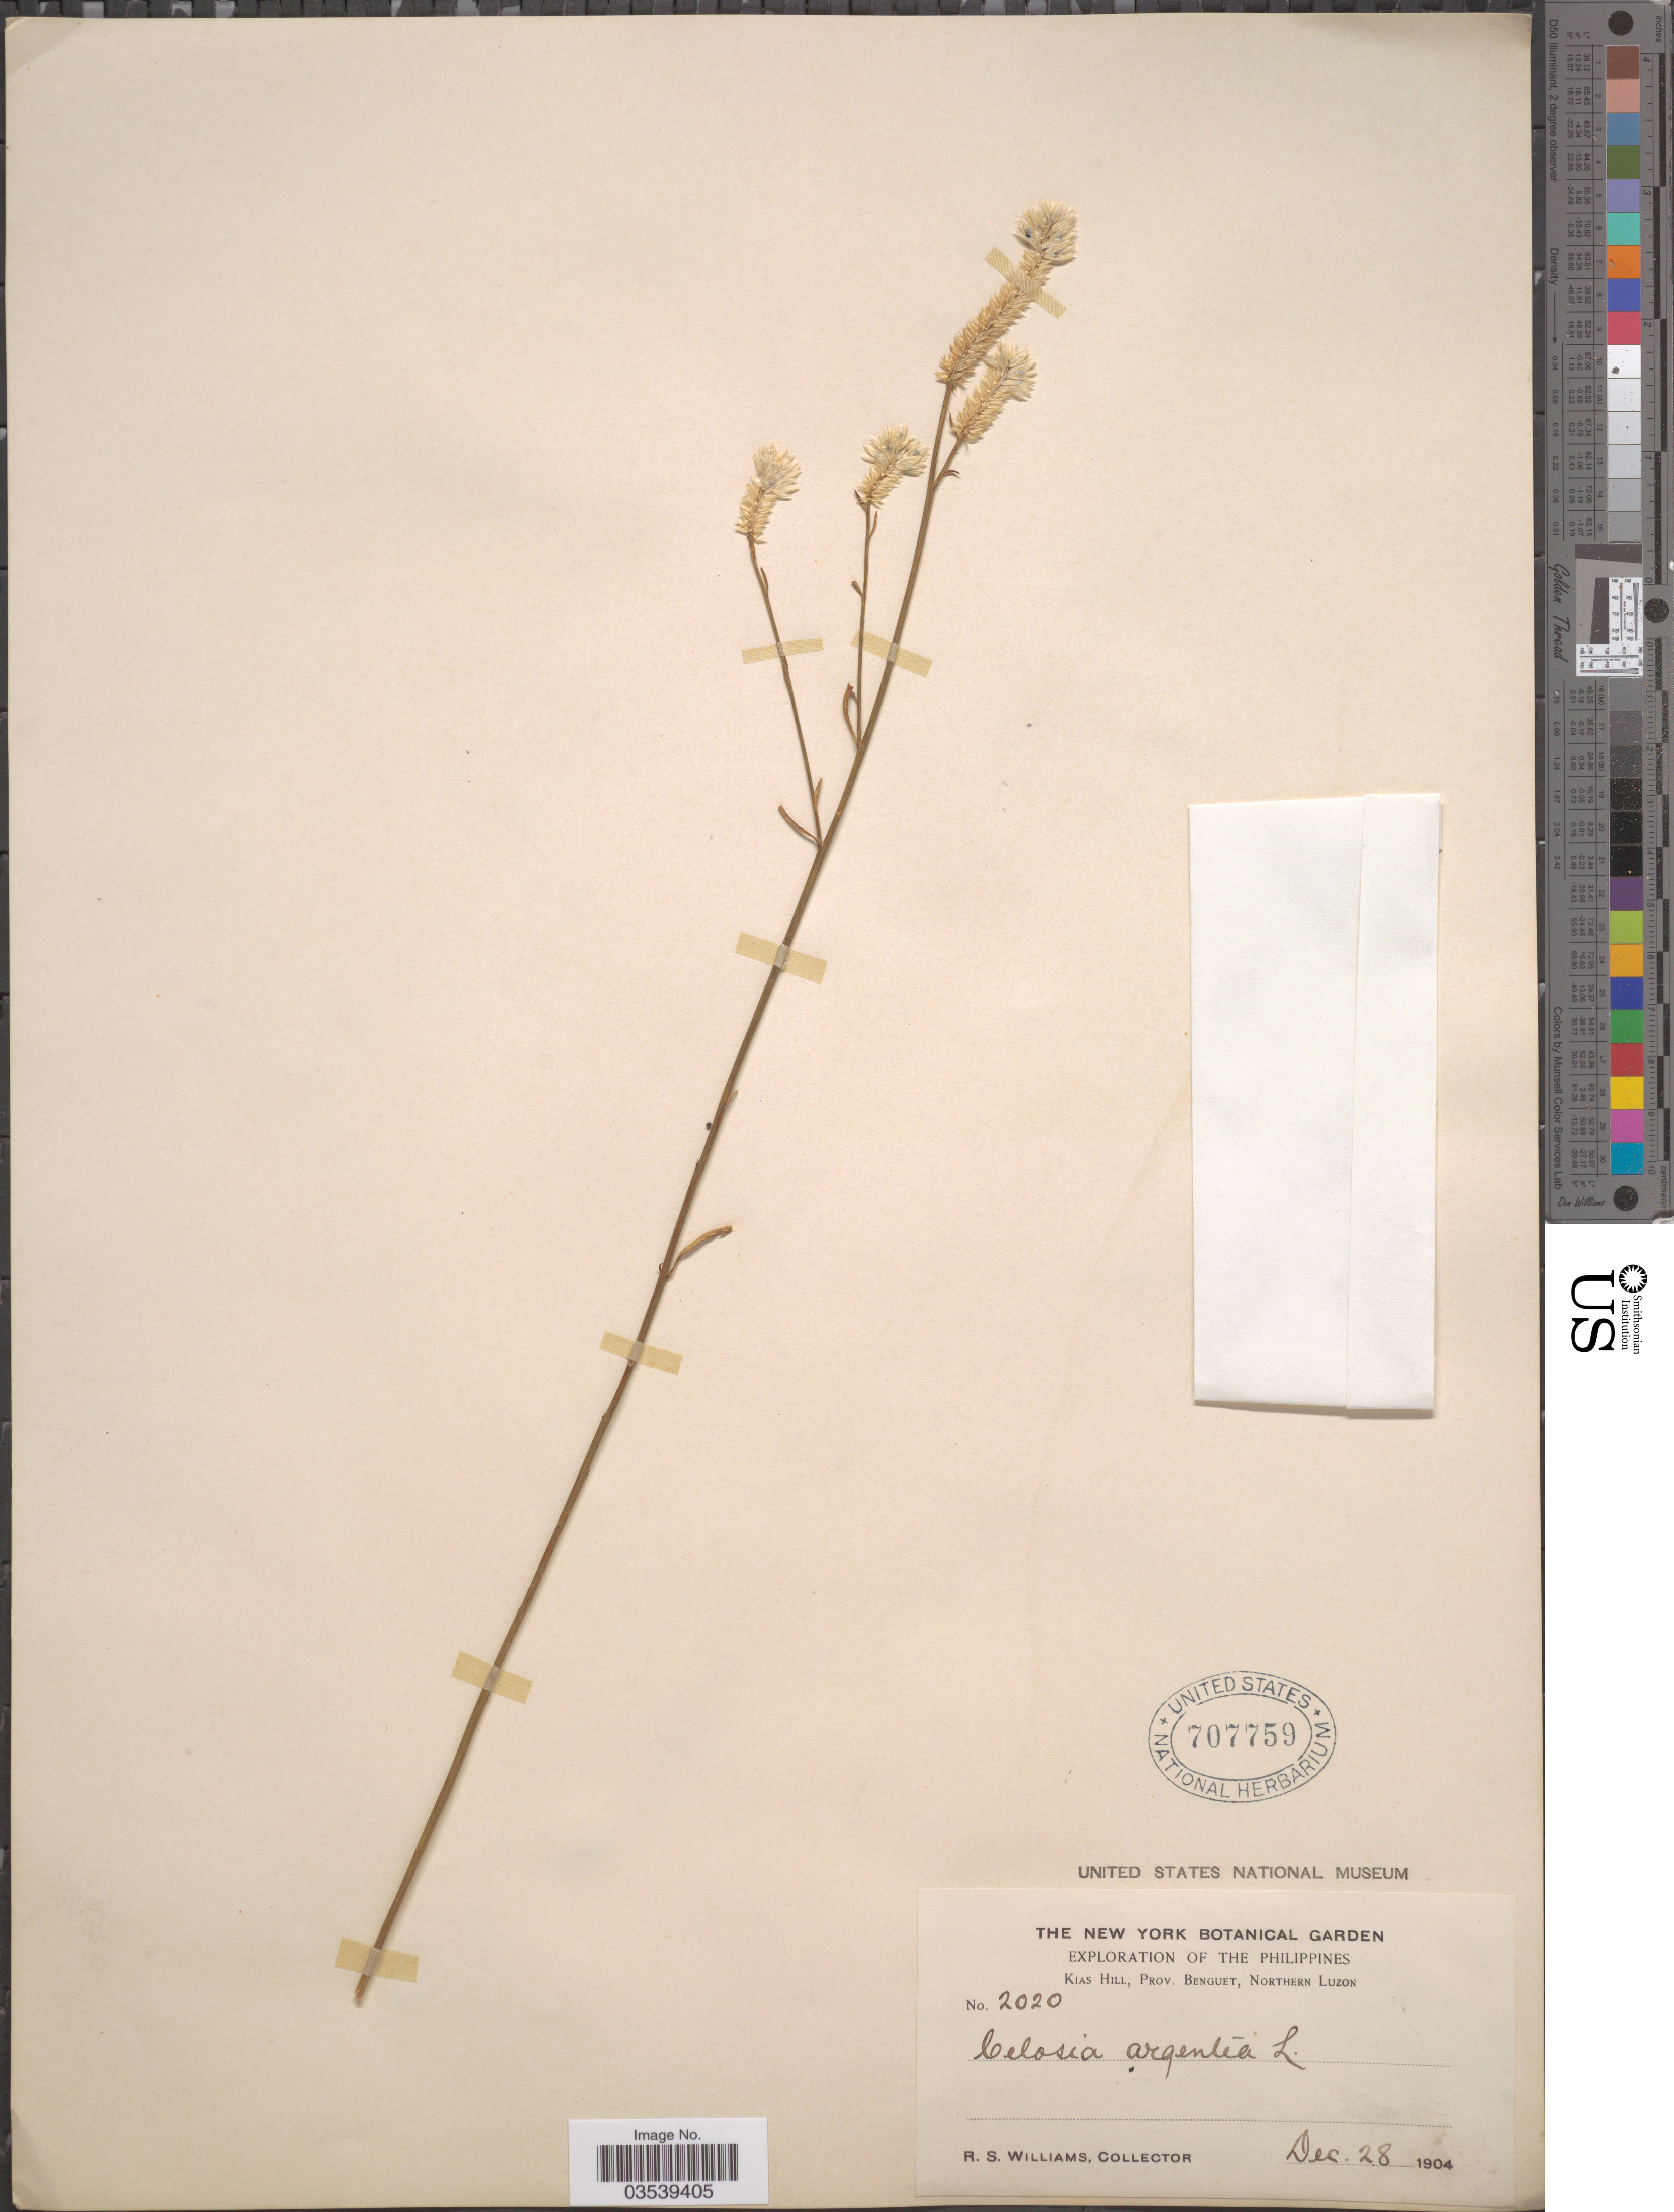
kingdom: Plantae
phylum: Tracheophyta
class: Magnoliopsida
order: Caryophyllales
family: Amaranthaceae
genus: Celosia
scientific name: Celosia argentea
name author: L.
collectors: R. S. Williams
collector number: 2020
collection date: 1904-12-28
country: Philippines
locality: Kias Hill, Prov. Benguet, Northern Luzon.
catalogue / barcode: US 707759